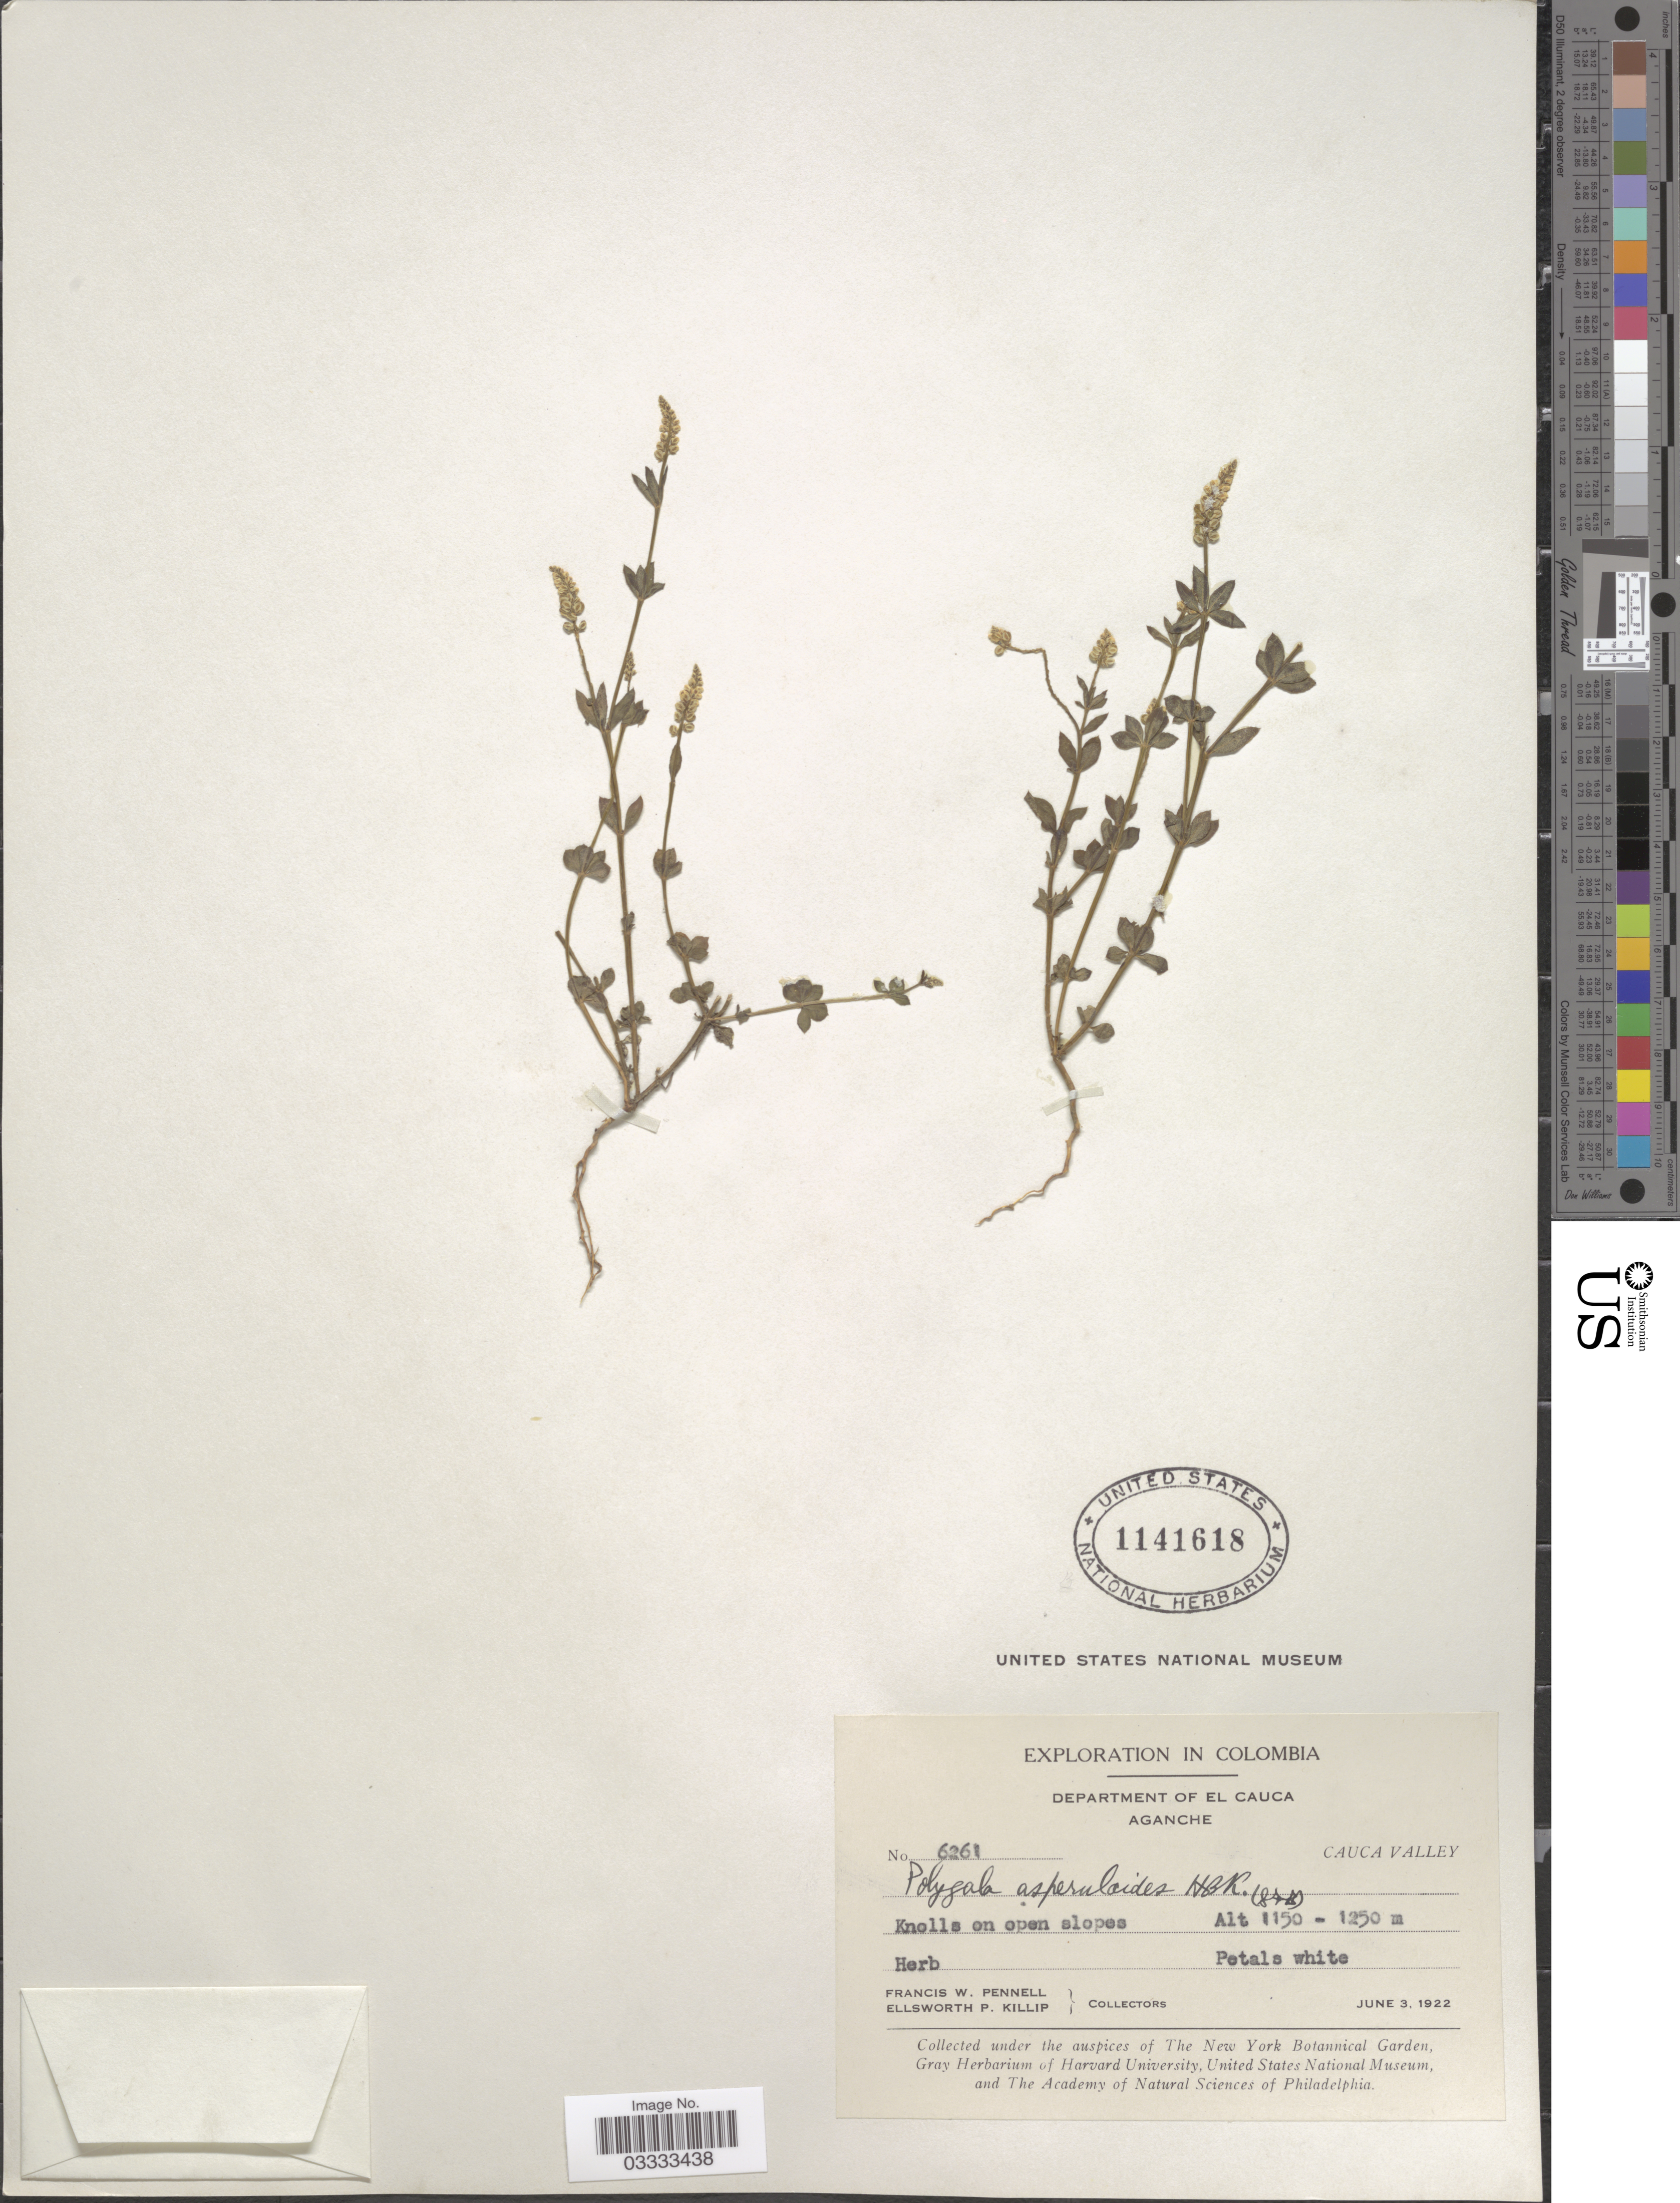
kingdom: Plantae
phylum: Tracheophyta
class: Magnoliopsida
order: Fabales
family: Polygalaceae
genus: Polygala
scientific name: Polygala asperuloides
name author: Kunth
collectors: F. W. Pennell & E. P. Killip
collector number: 6261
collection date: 1922-06-03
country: Colombia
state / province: Cauca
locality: Department of El Cauca. Aganche. Cauca Valley.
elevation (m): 1150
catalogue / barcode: US 1141618